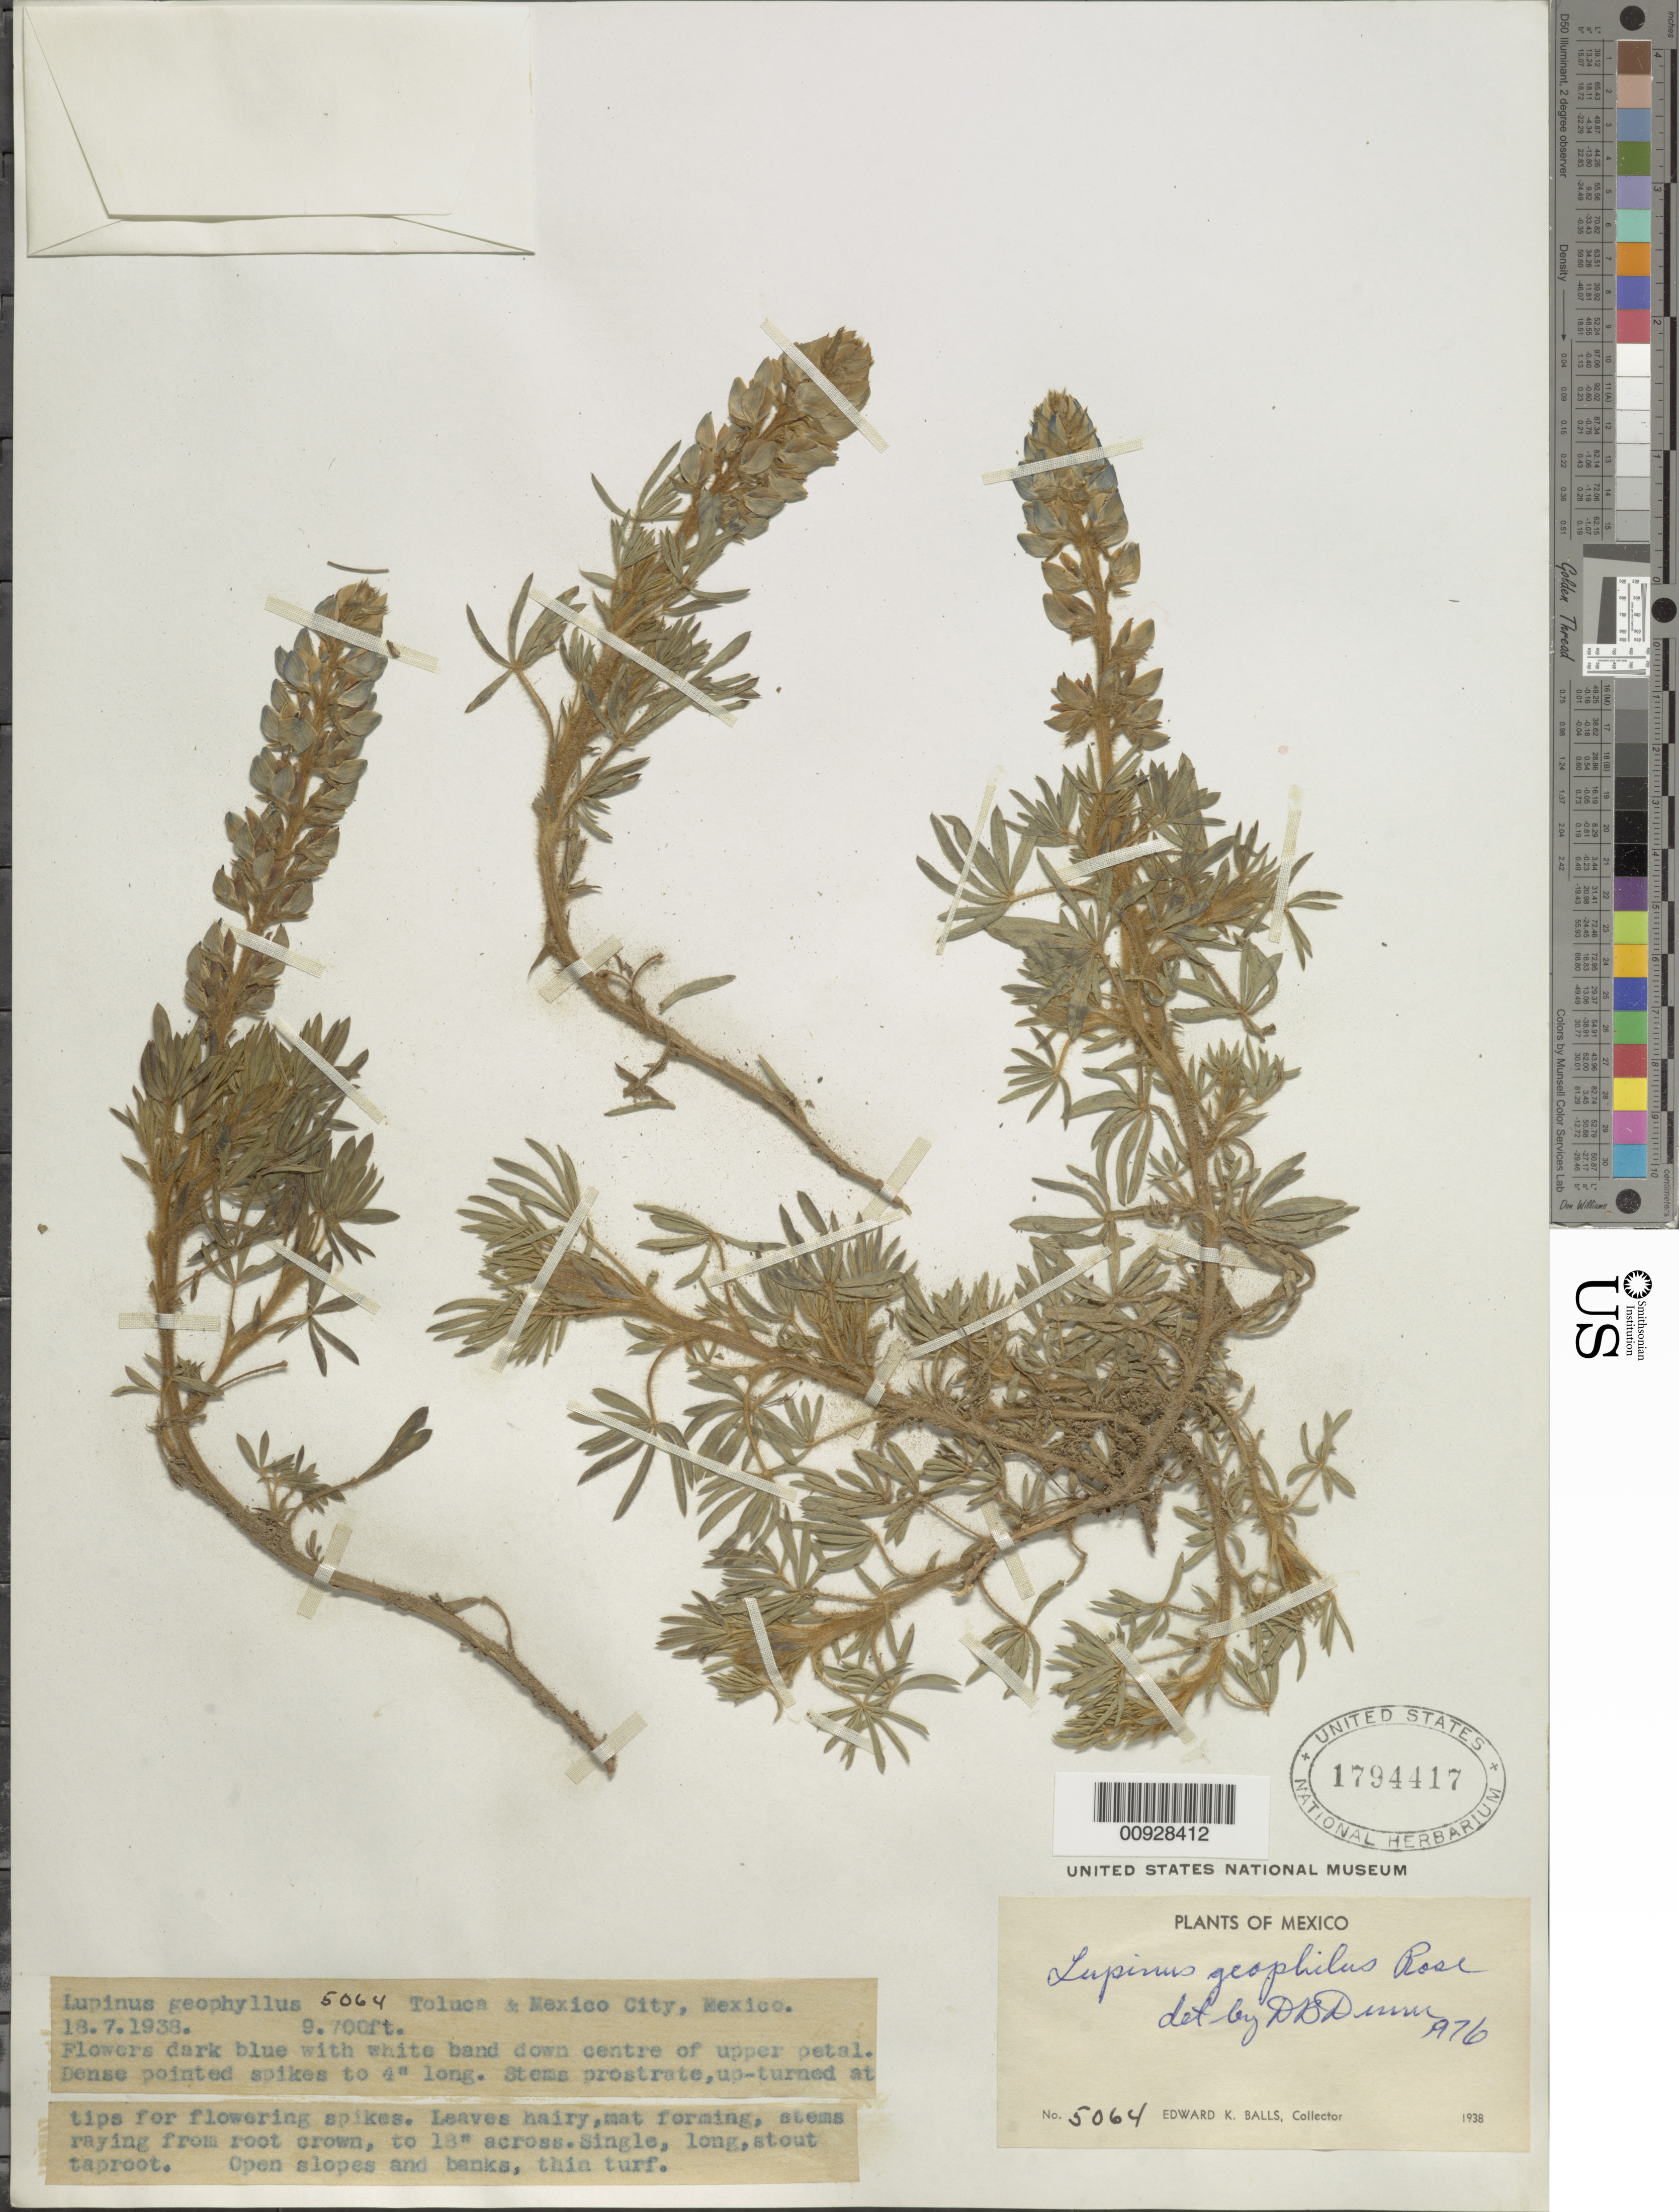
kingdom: Plantae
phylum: Tracheophyta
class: Magnoliopsida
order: Fabales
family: Fabaceae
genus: Lupinus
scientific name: Lupinus geophilus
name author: Rose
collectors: E. K. Balls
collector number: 5064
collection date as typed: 18 Jul 1938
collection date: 1938-07-18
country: México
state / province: Distrito Federal / Mexico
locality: Toluca & Mexico City.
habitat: Open slopes and banks, thin turf.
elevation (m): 2957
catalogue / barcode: US 1794417